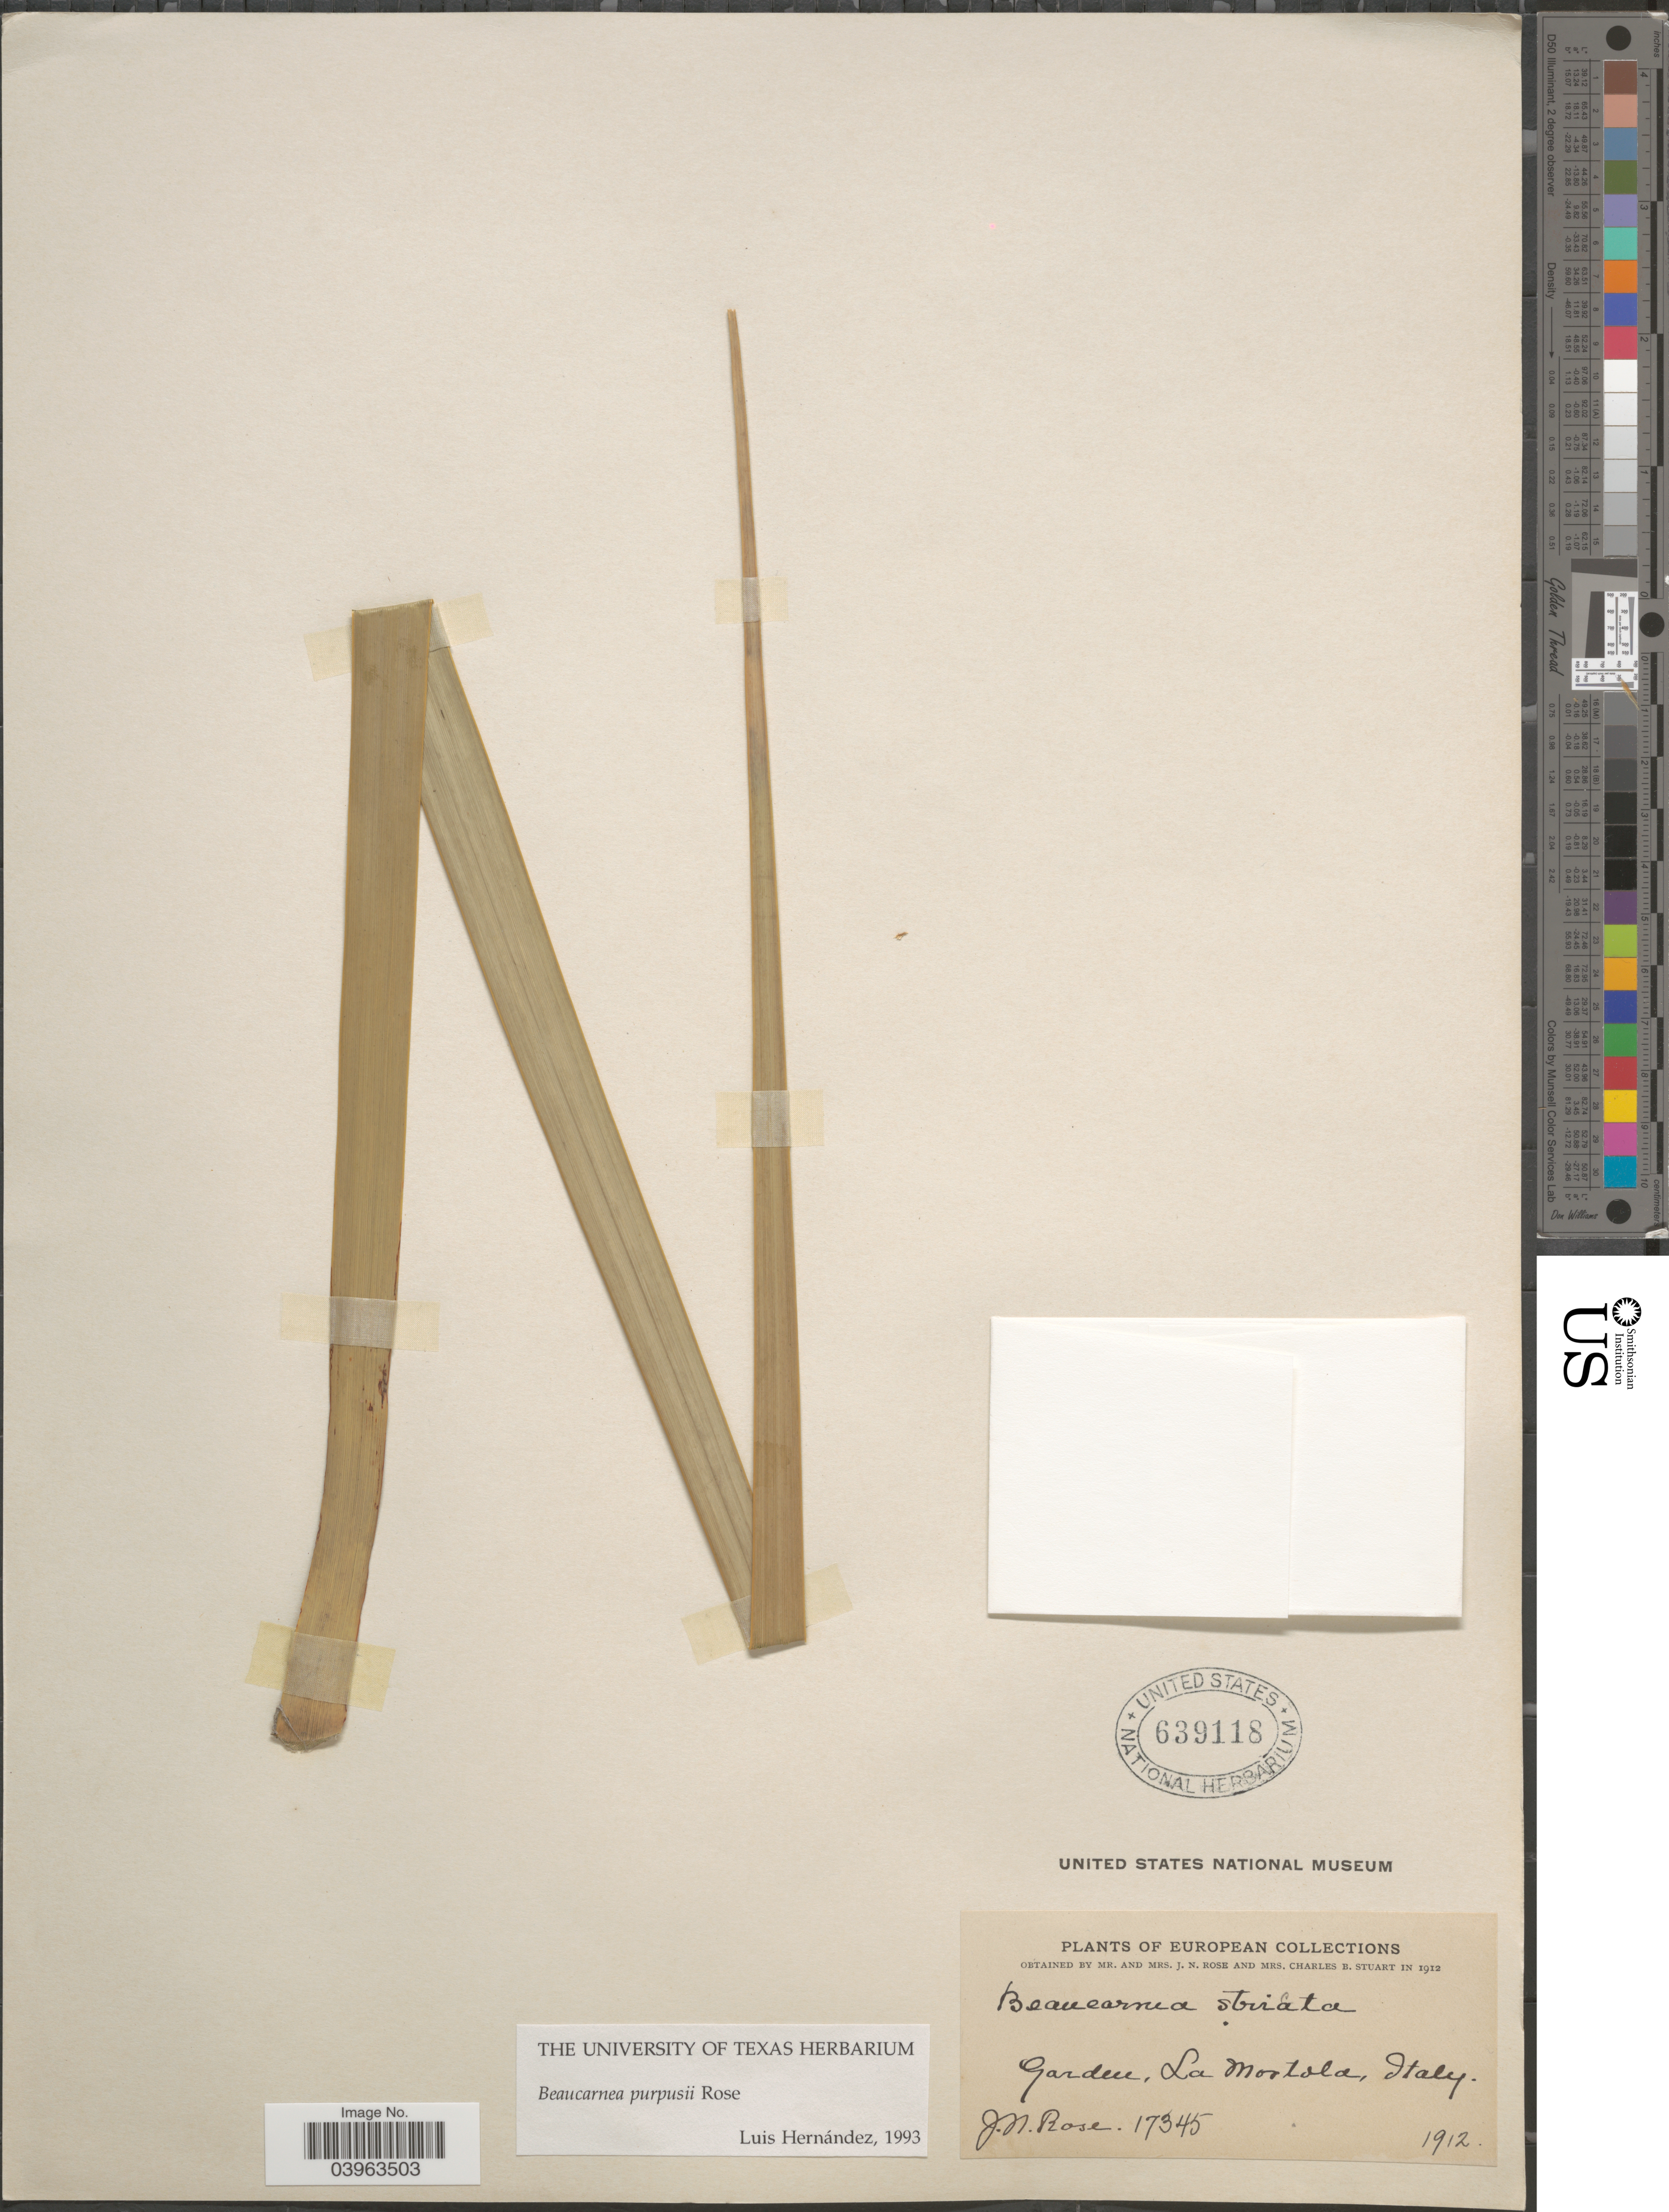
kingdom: Plantae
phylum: Tracheophyta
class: Liliopsida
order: Asparagales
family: Asparagaceae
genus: Beaucarnea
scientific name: Beaucarnea purpusii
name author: Rose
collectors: J. N. Rose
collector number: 17345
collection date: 1912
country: Italy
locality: Garden, La Mortola.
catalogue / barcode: US 639118